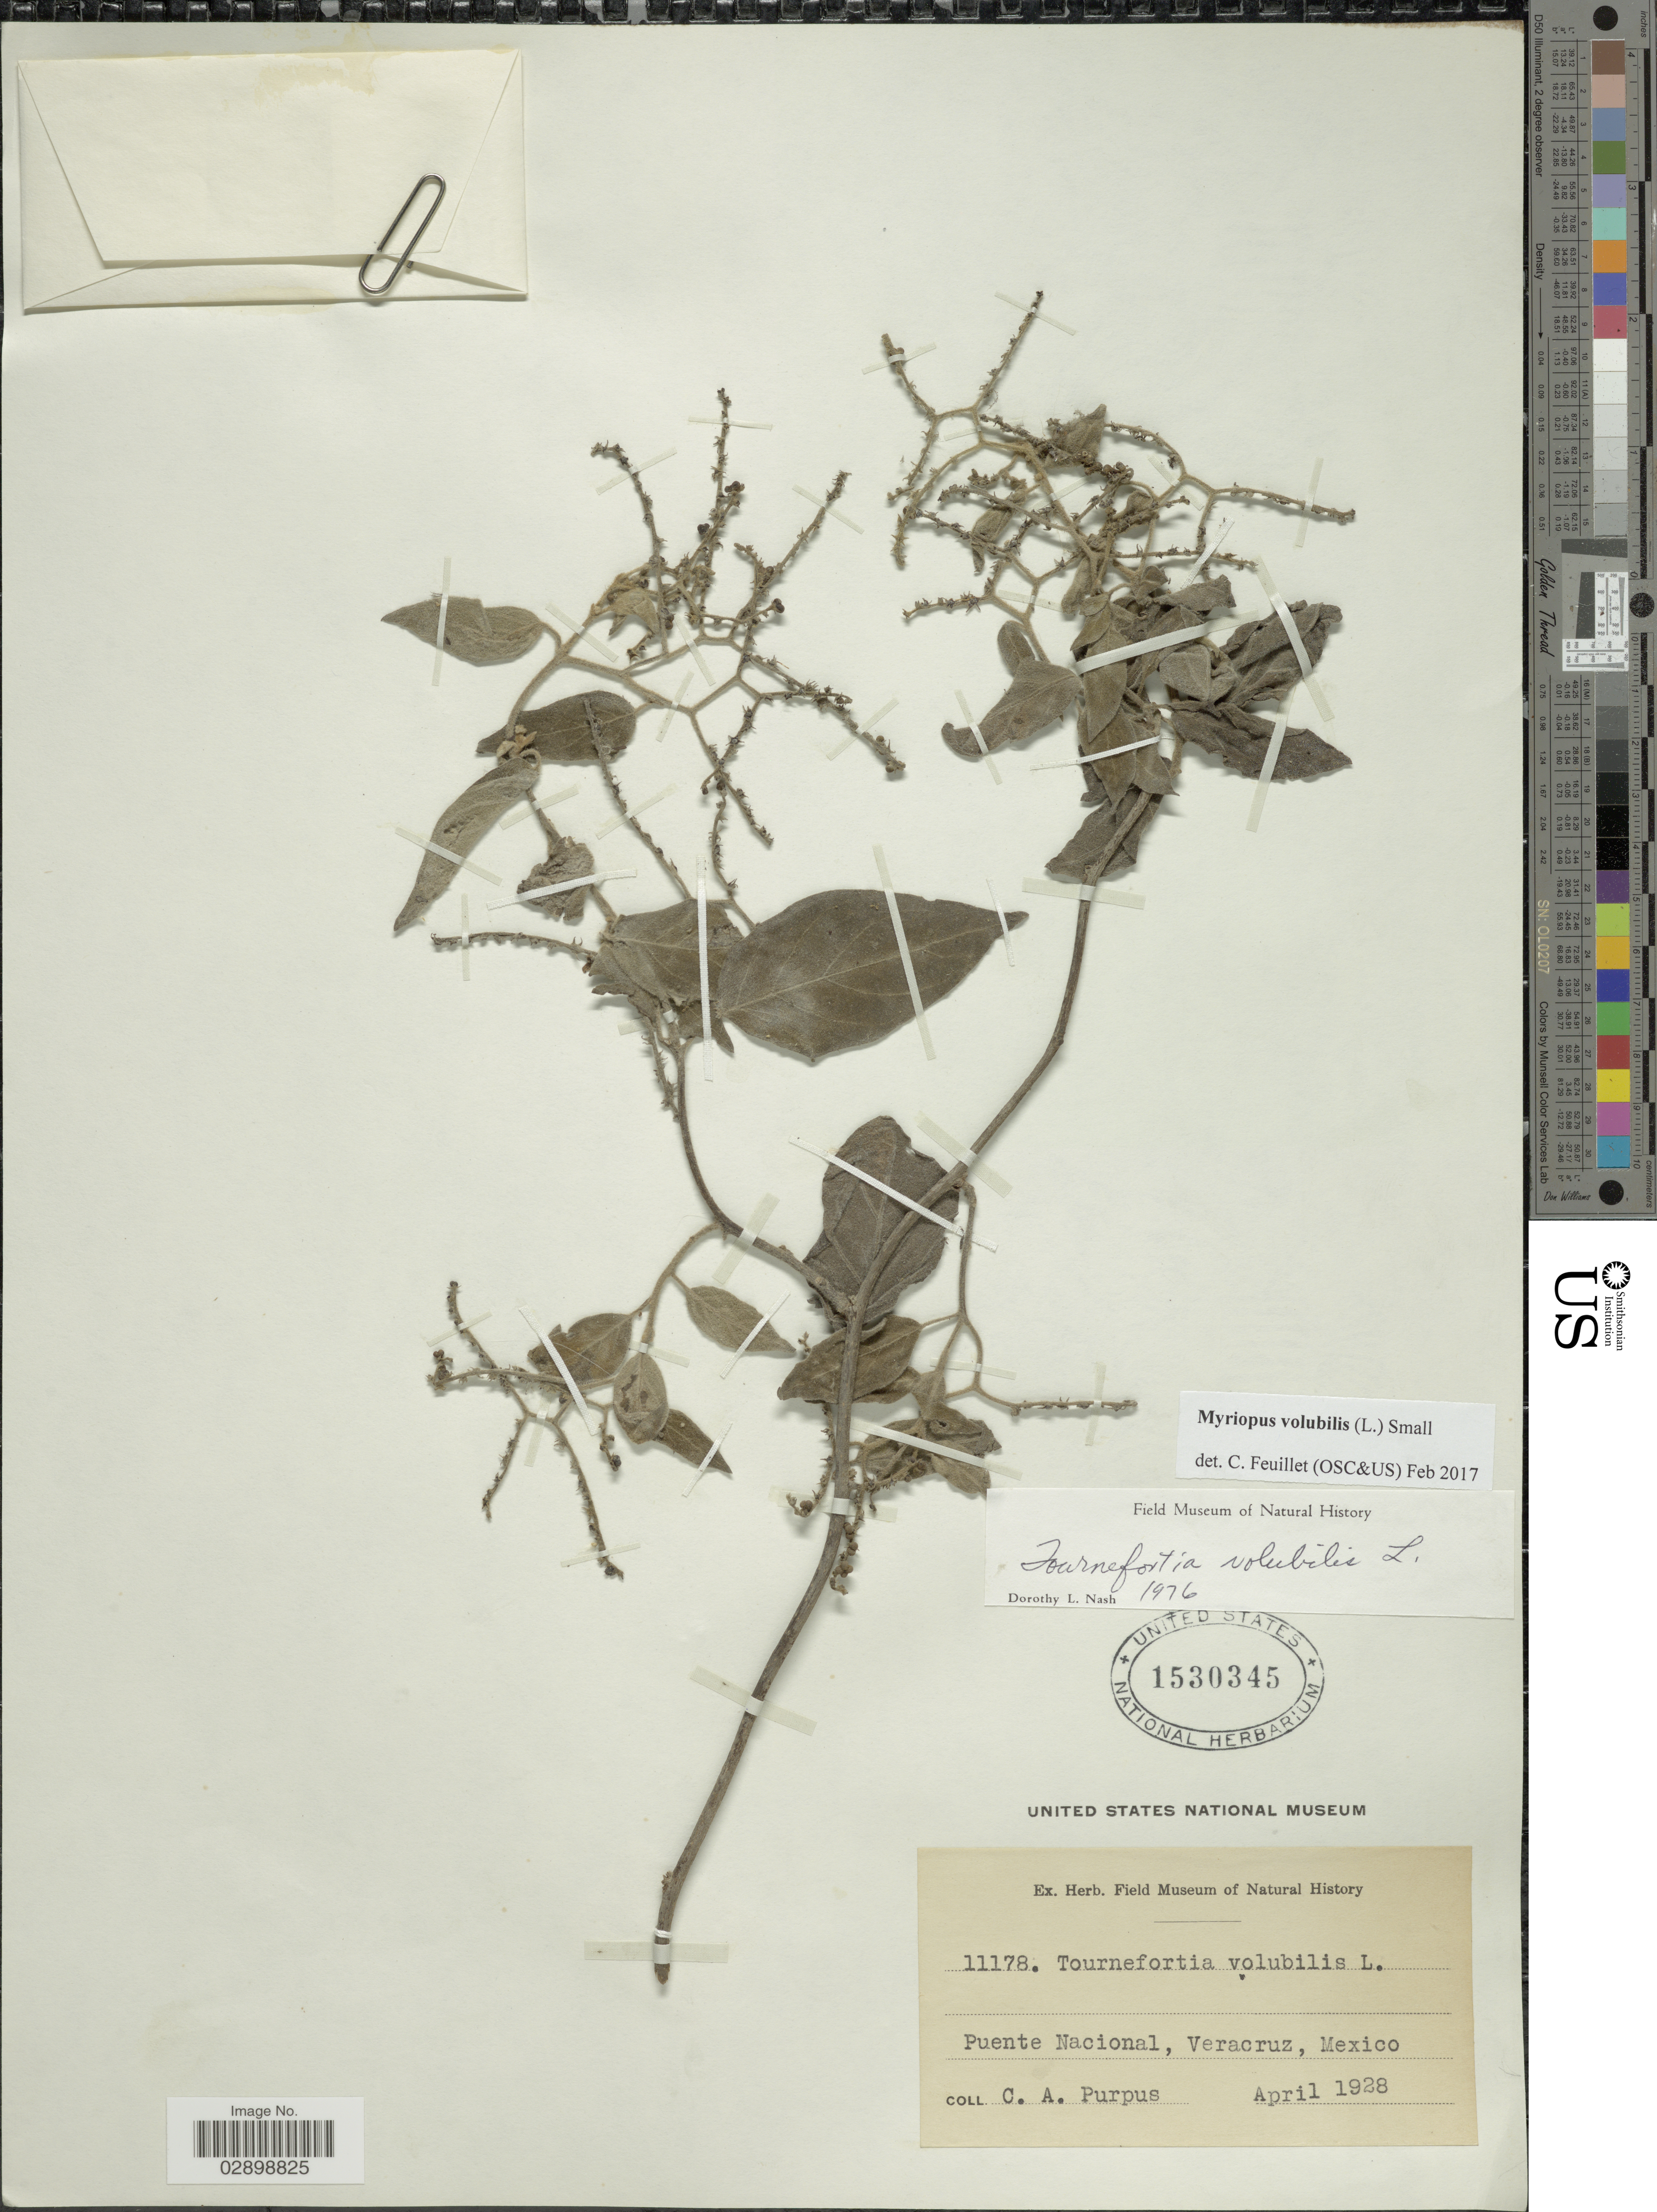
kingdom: Plantae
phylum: Tracheophyta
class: Magnoliopsida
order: Boraginales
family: Heliotropiaceae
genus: Myriopus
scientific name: Myriopus volubilis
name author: (L.) Small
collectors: C. A. Purpus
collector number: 11178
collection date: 1928-04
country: Mexico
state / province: Veracruz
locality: Puente Nacional, Veracruz.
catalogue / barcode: US 1530345